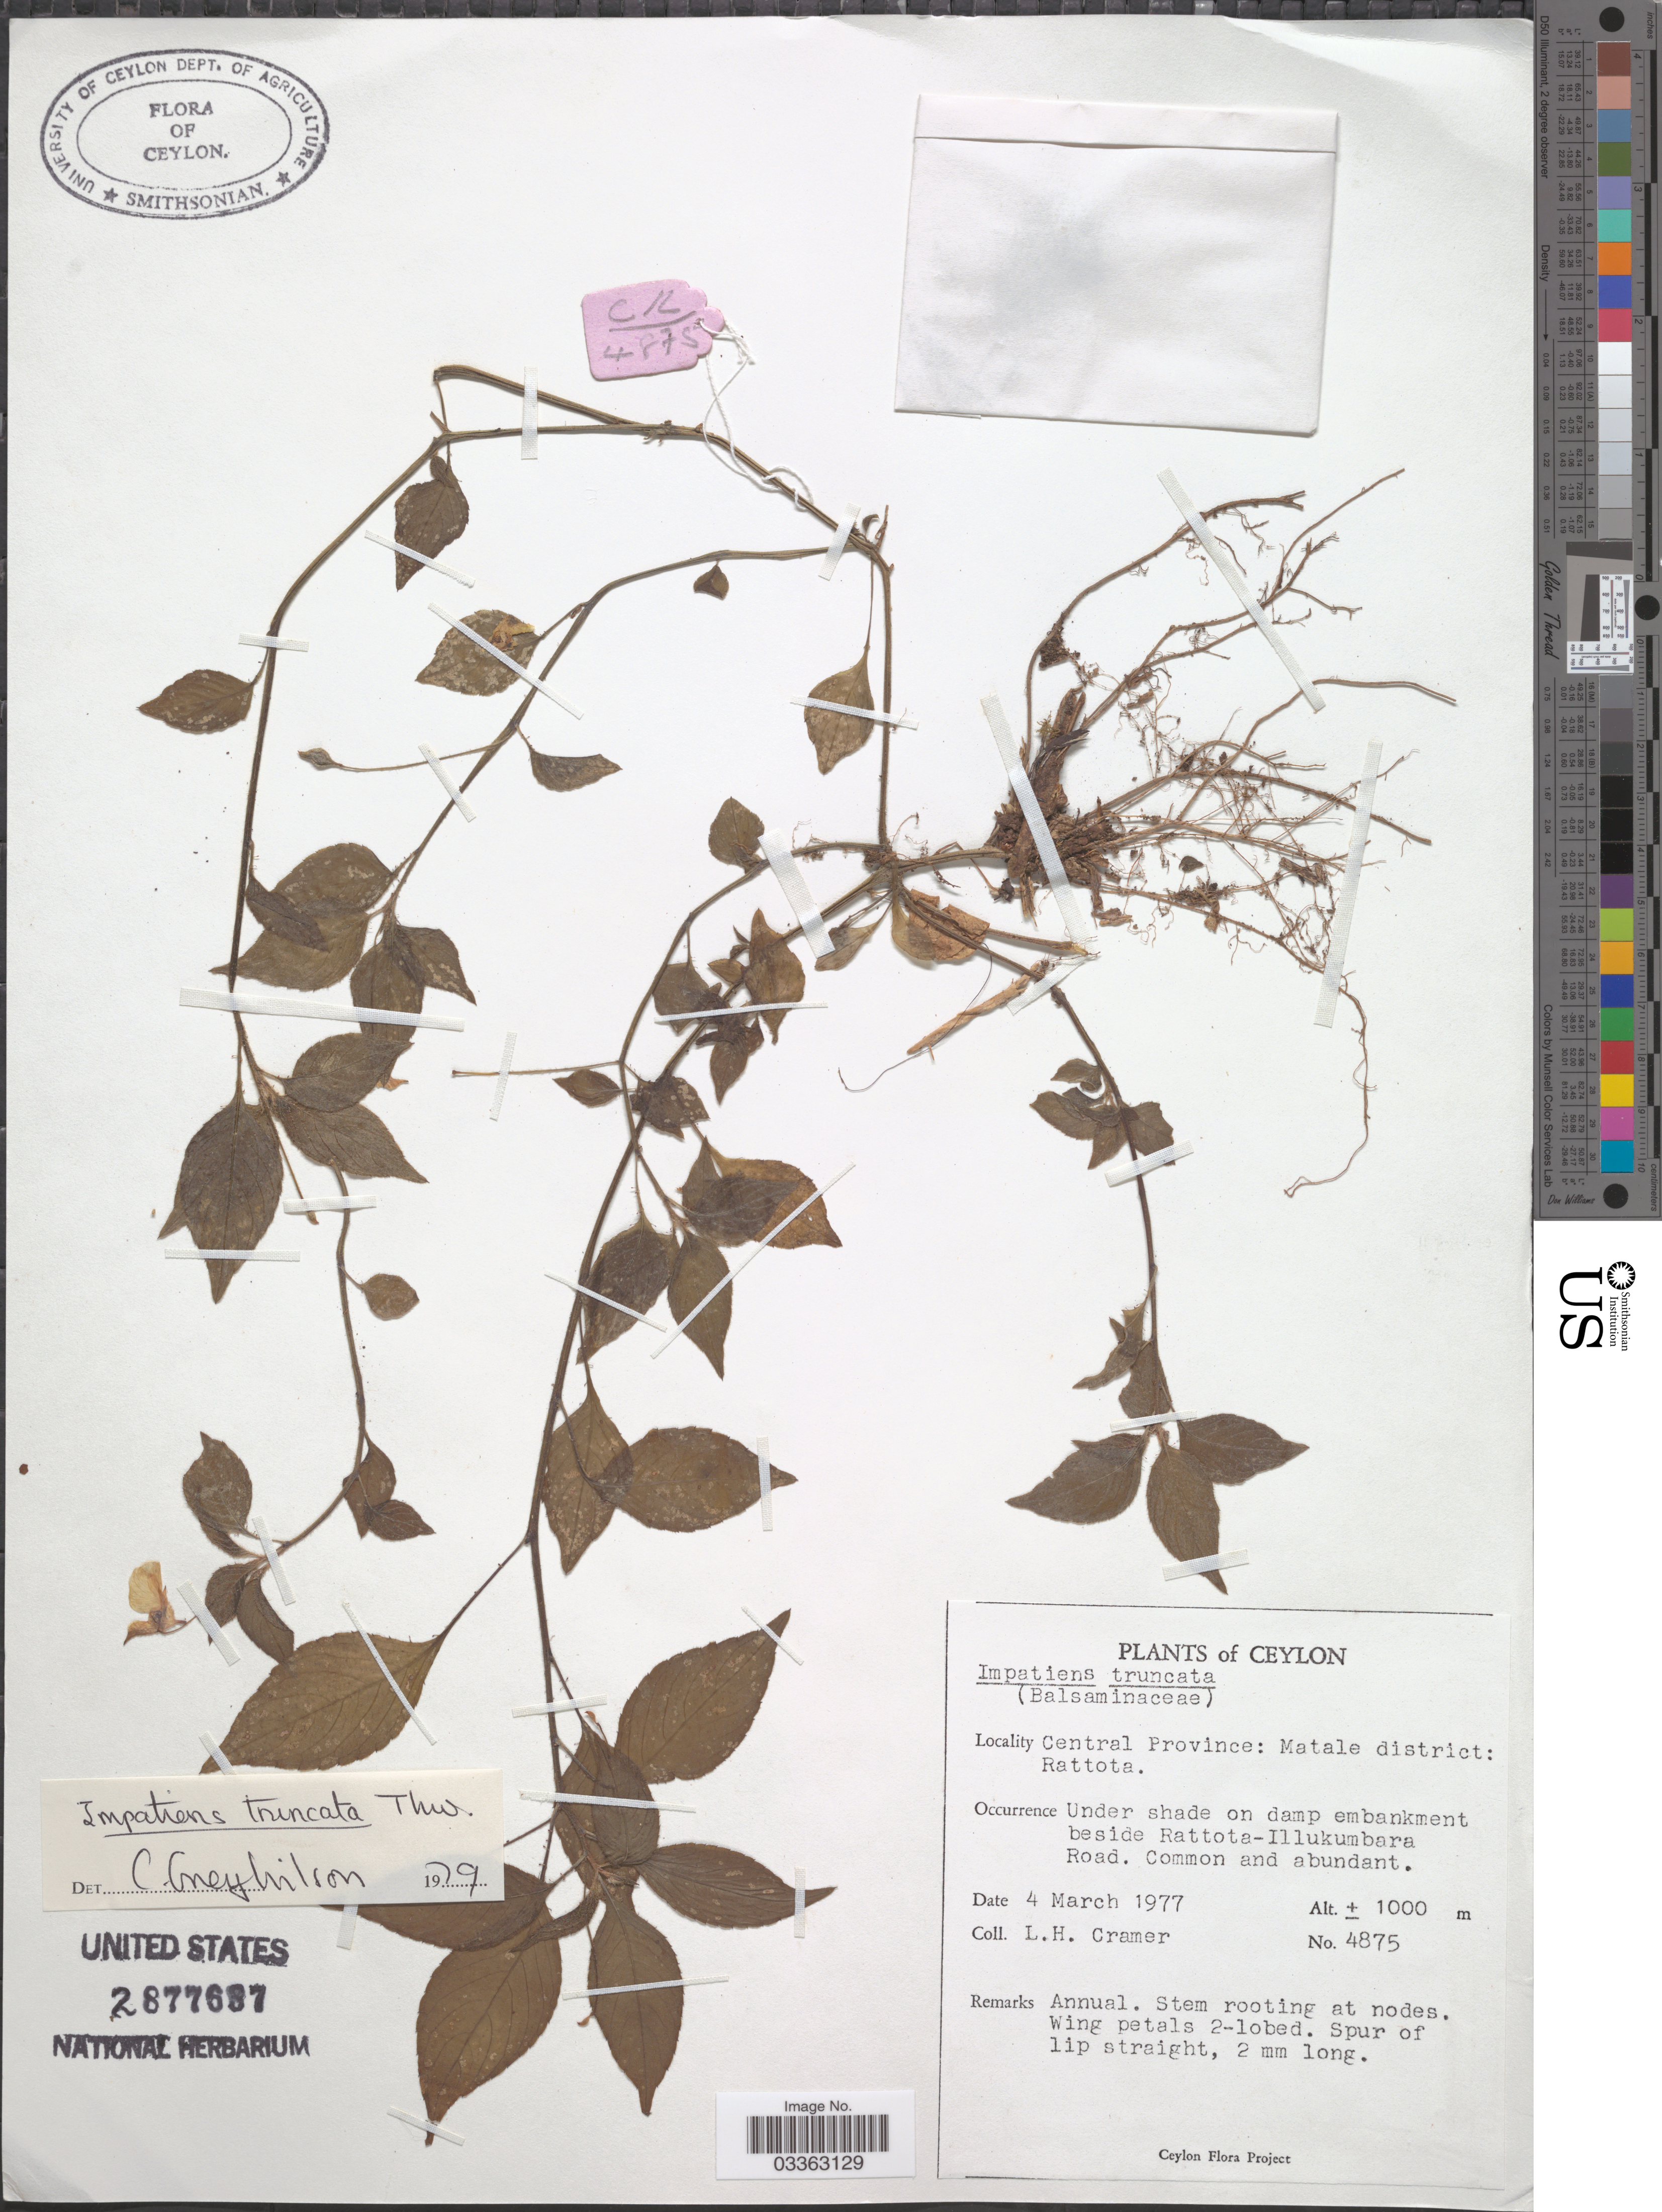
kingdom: Plantae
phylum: Tracheophyta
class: Magnoliopsida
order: Ericales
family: Balsaminaceae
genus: Impatiens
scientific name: Impatiens truncata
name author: Thwaites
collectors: L. H. Cramer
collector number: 4875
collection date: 1977-03-04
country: Sri Lanka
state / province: Central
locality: Ceylon, Matale district: Rattota, Under shade on damp embankment beside Rattota-Illukumbara Road.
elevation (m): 1000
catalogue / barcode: US 2877687